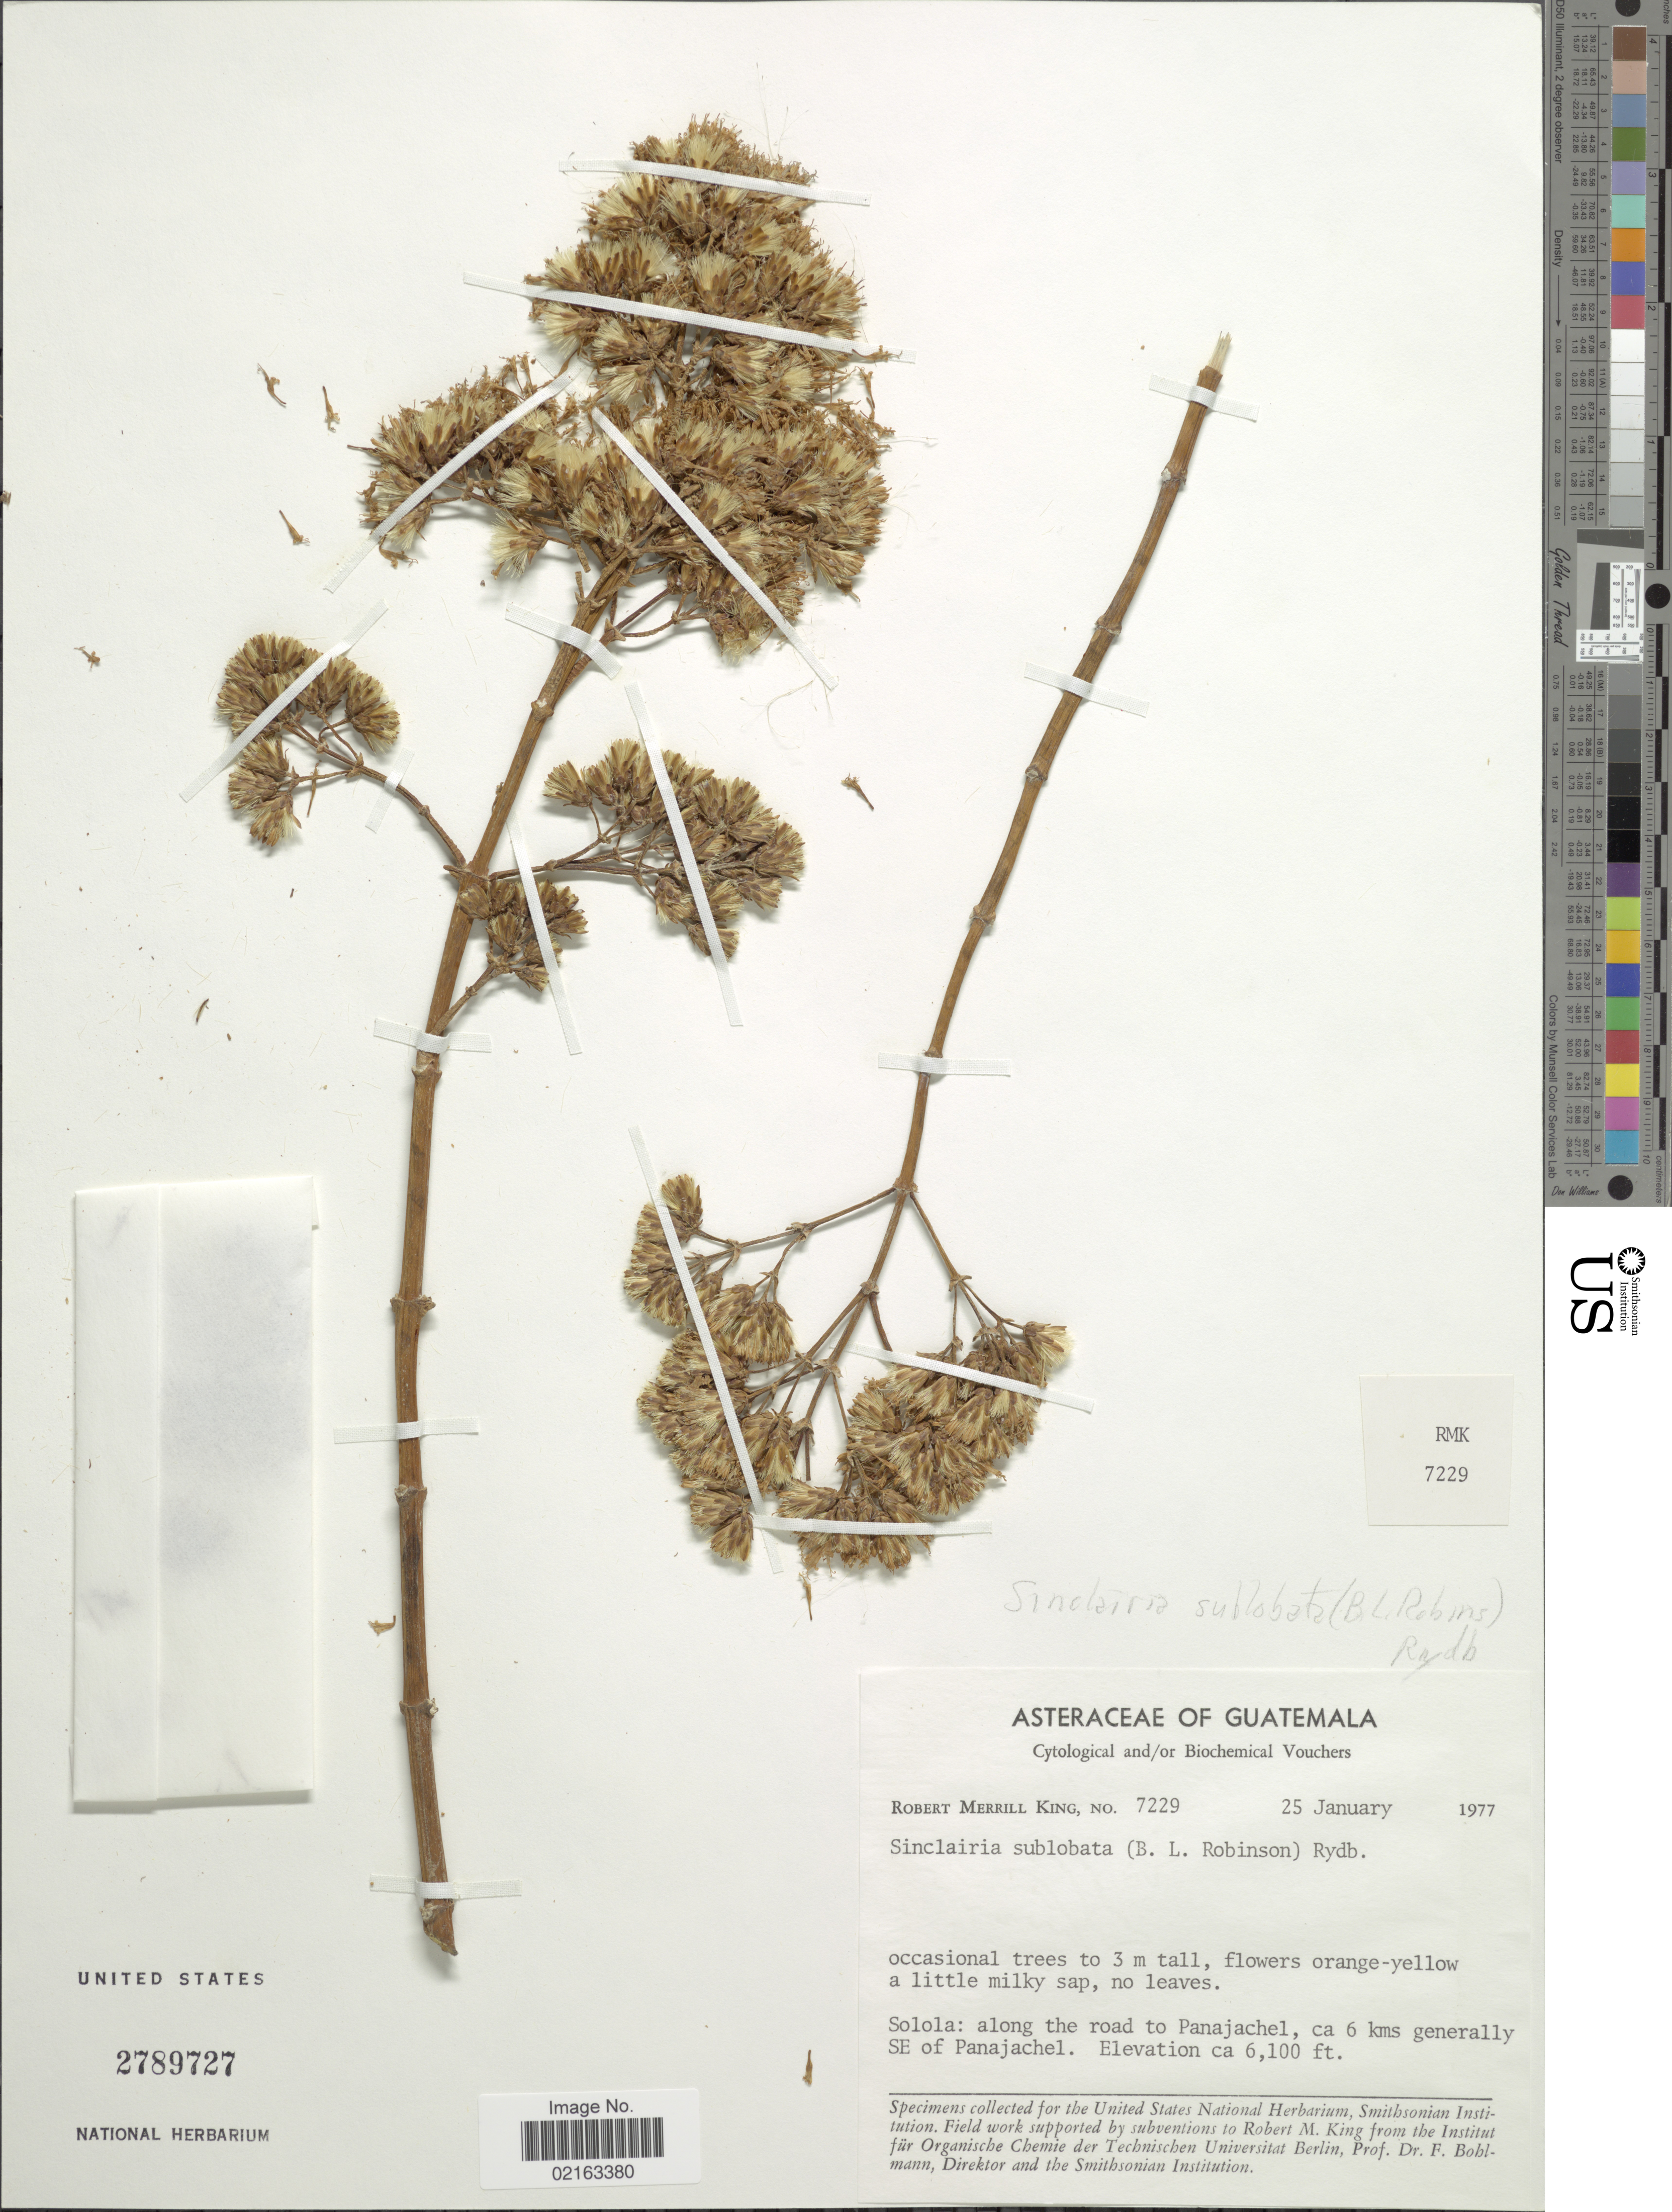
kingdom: Plantae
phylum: Tracheophyta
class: Magnoliopsida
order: Asterales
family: Asteraceae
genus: Sinclairia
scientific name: Sinclairia sublobata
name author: (B.L. Rob.) Rydb.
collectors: R. M. King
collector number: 7229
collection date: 1977-01-25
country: Guatemala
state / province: Sololá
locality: Solola: along the road to Panajachel, ca 6 kms generally SE of Panajachel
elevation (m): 1859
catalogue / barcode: US 2789727